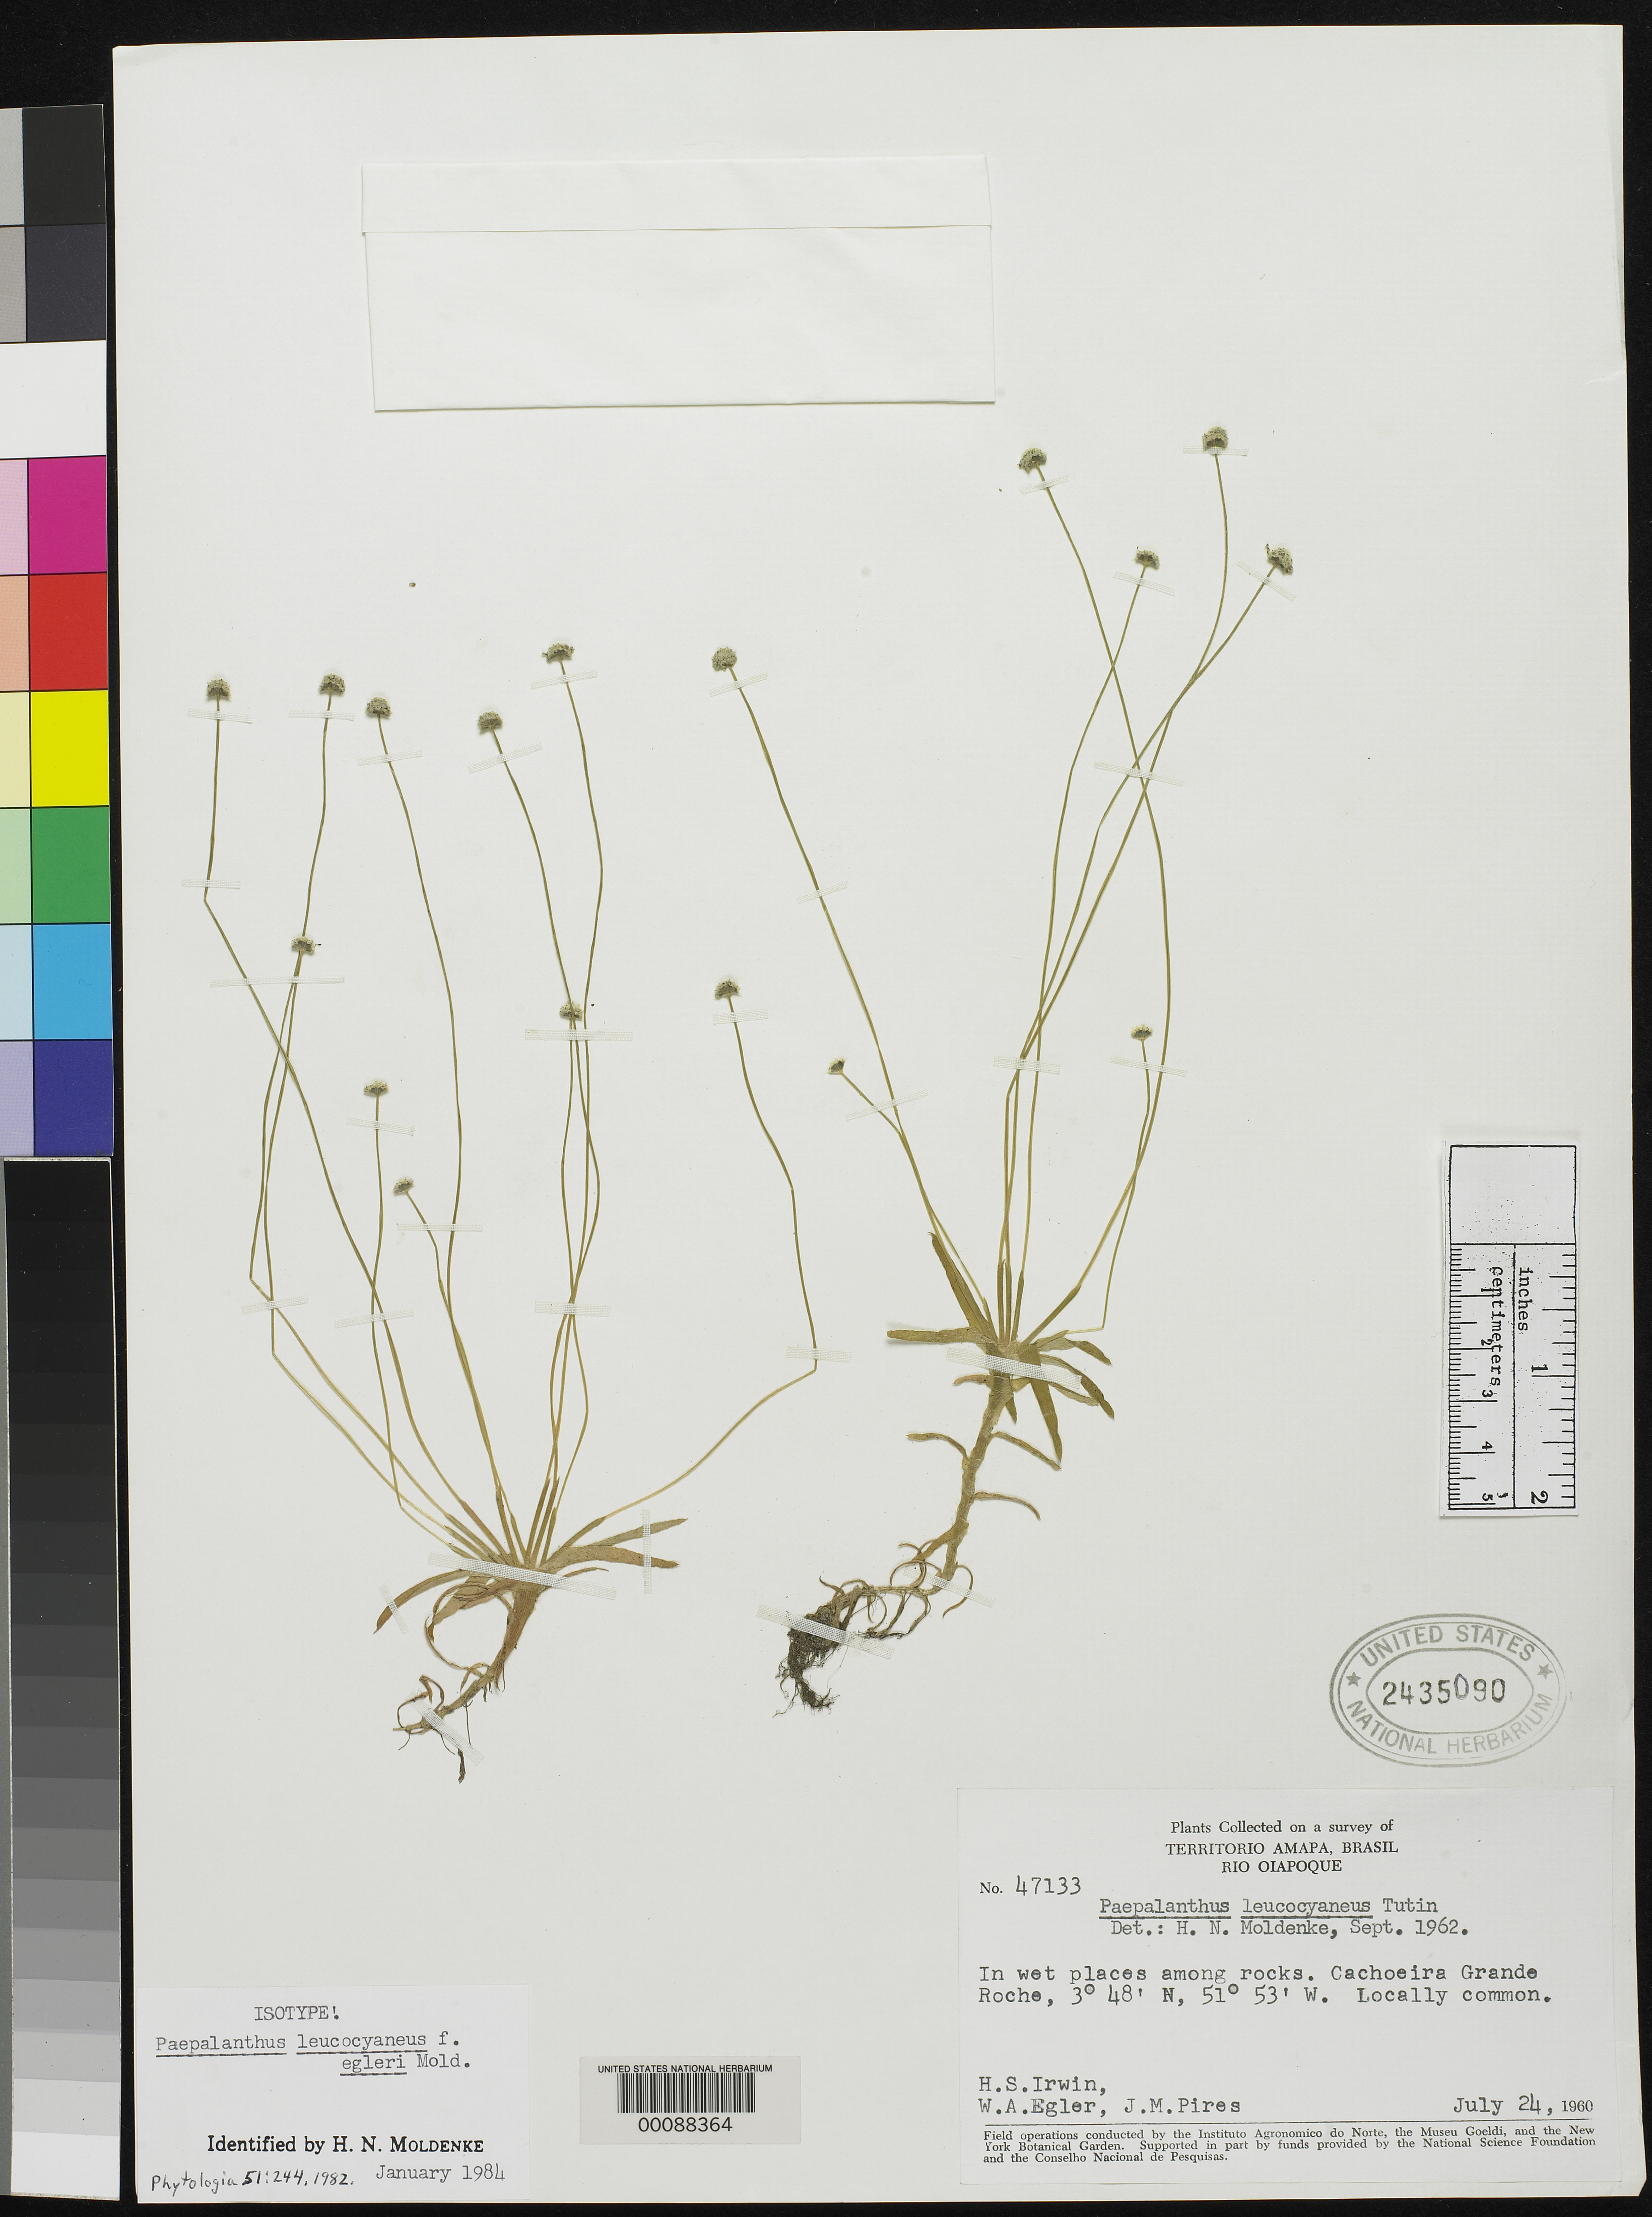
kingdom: Plantae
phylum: Tracheophyta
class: Liliopsida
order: Poales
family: Eriocaulaceae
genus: Paepalanthus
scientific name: Paepalanthus leucocyaneus f. egleri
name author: Moldenke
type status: Isotype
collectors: H. Irwin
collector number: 47133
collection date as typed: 24 Jul 1960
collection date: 1960-07-24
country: Brazil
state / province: Amapá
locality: Rio Oiapoque, Cochoeira Grande Roche.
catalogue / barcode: US 2435090